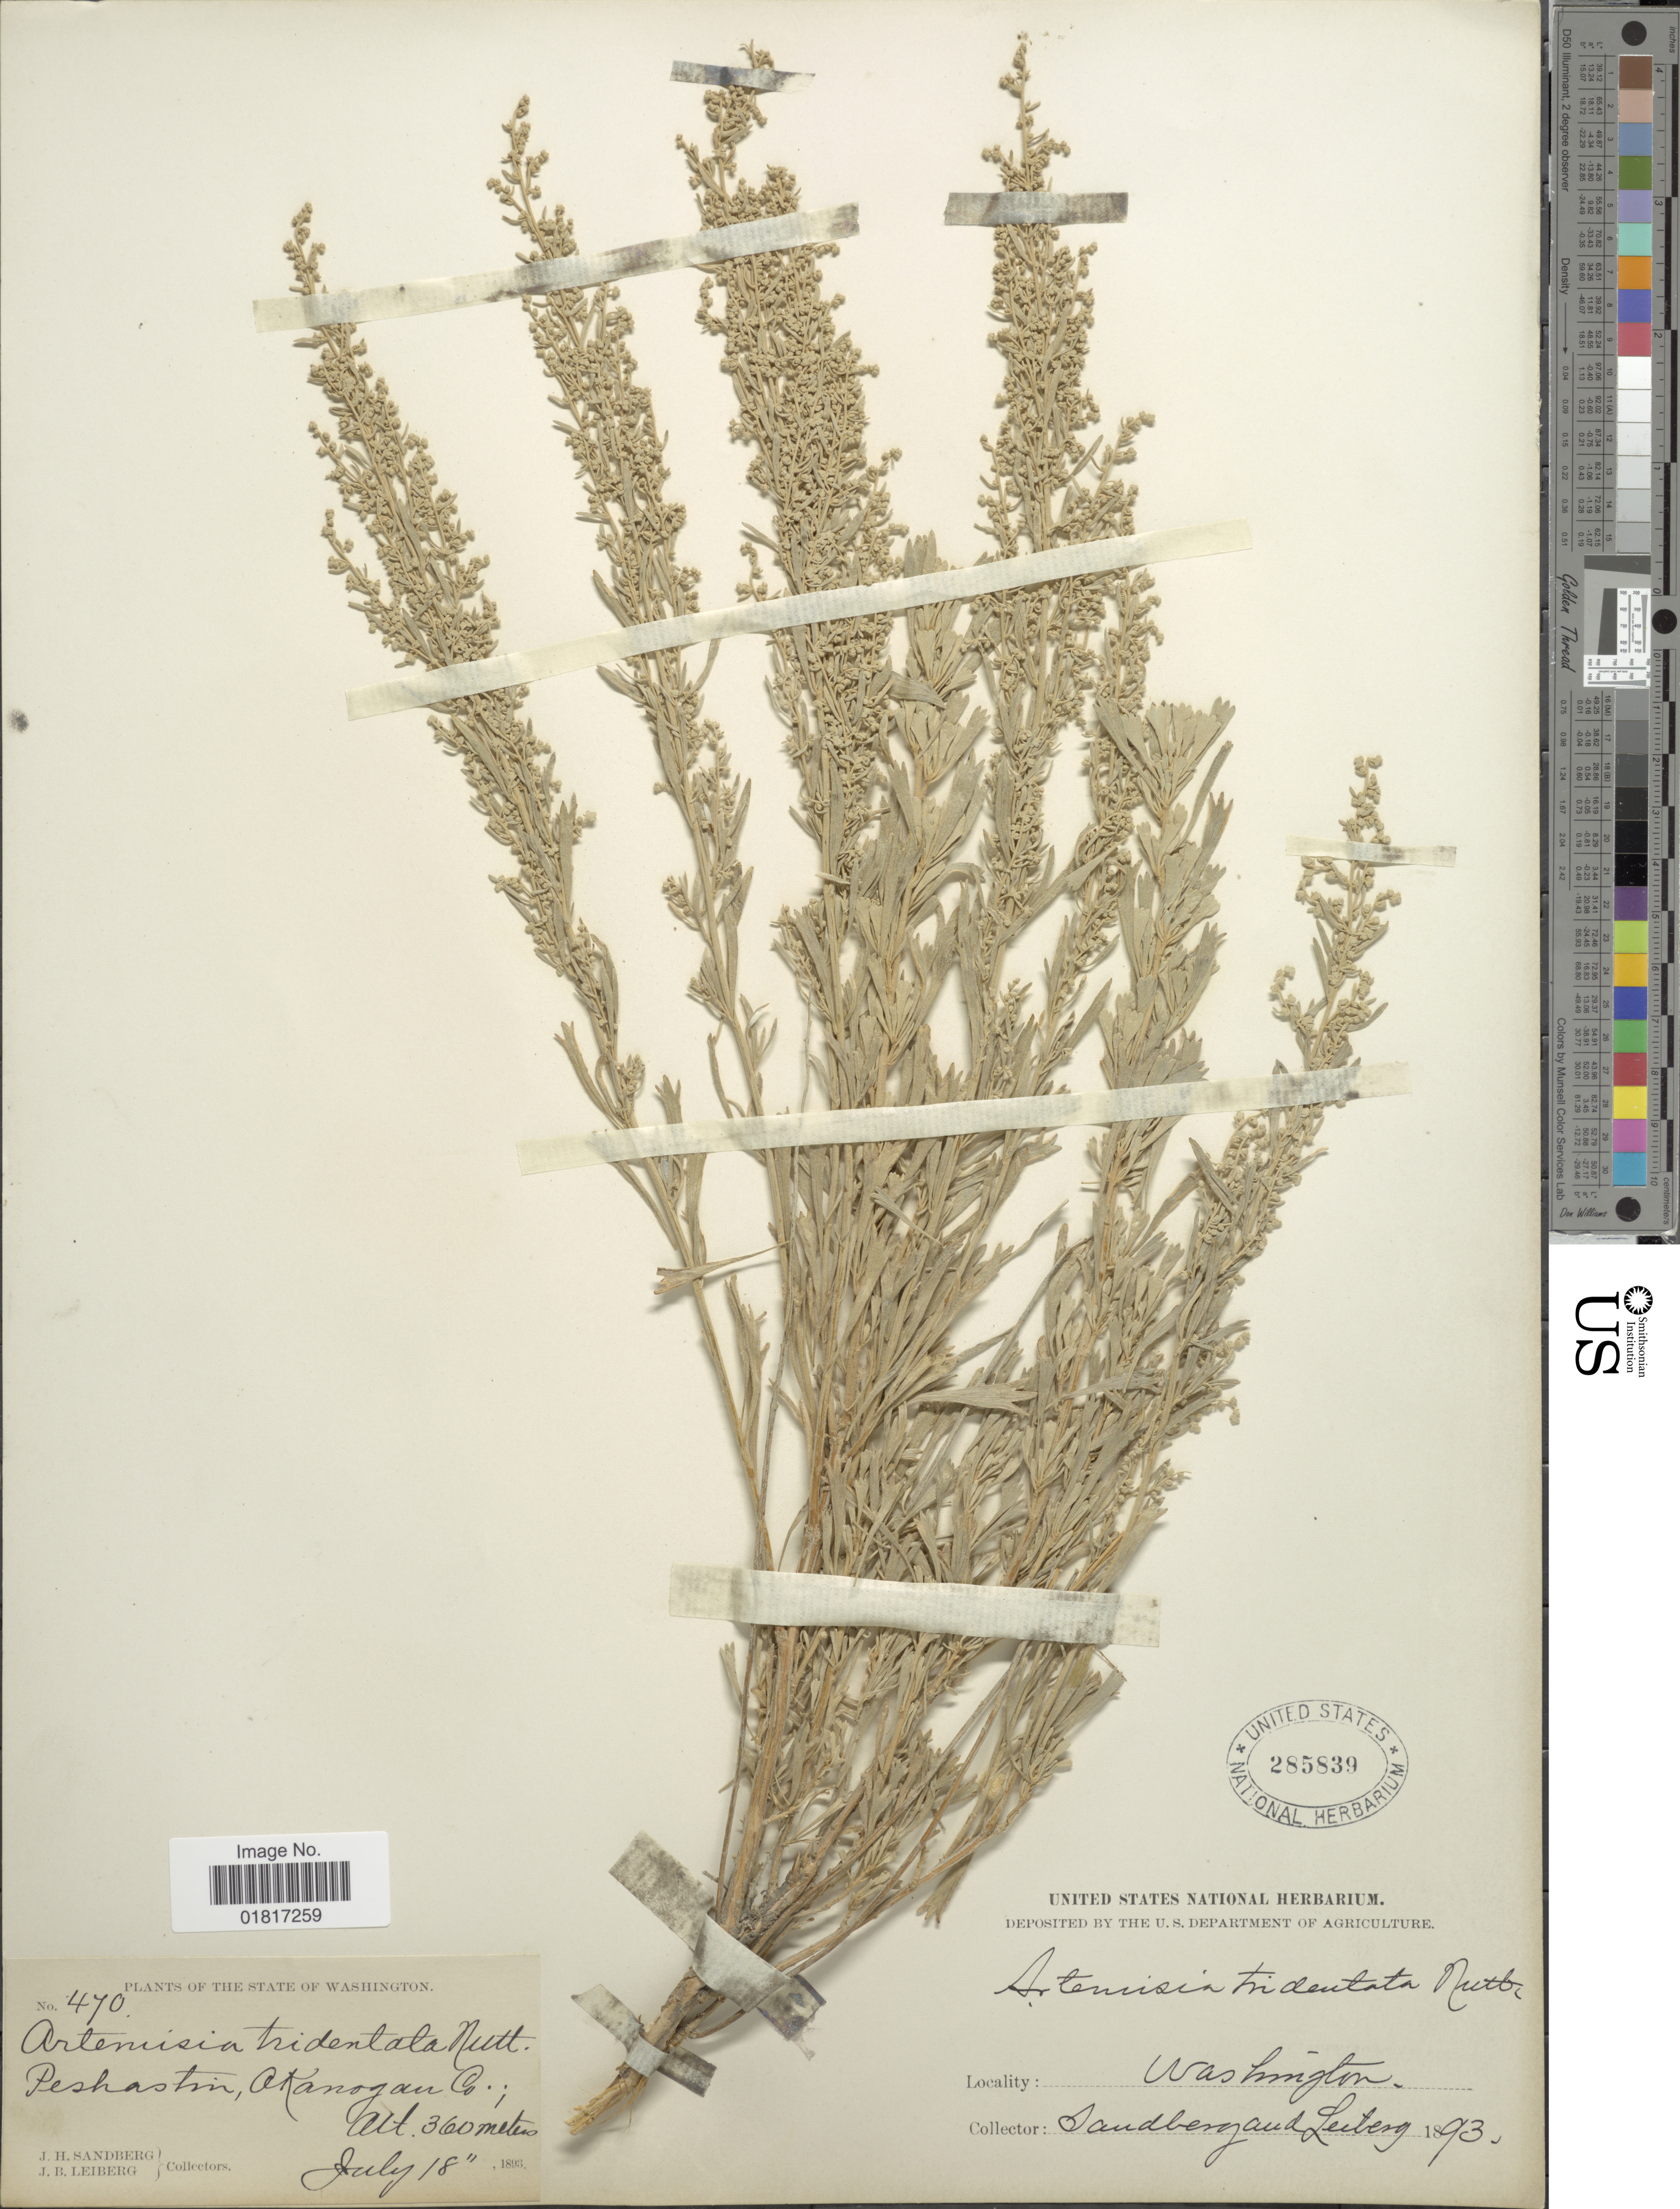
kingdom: Plantae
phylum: Tracheophyta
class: Magnoliopsida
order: Asterales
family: Asteraceae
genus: Artemisia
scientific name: Artemisia tridentata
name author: Nutt.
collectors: J. H. Sandberg & J. B. Leiberg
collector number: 470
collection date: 1893-07-18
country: United States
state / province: Washington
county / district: Okanogan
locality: Peshastin, Akanogan Co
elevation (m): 360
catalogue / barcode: US 285839